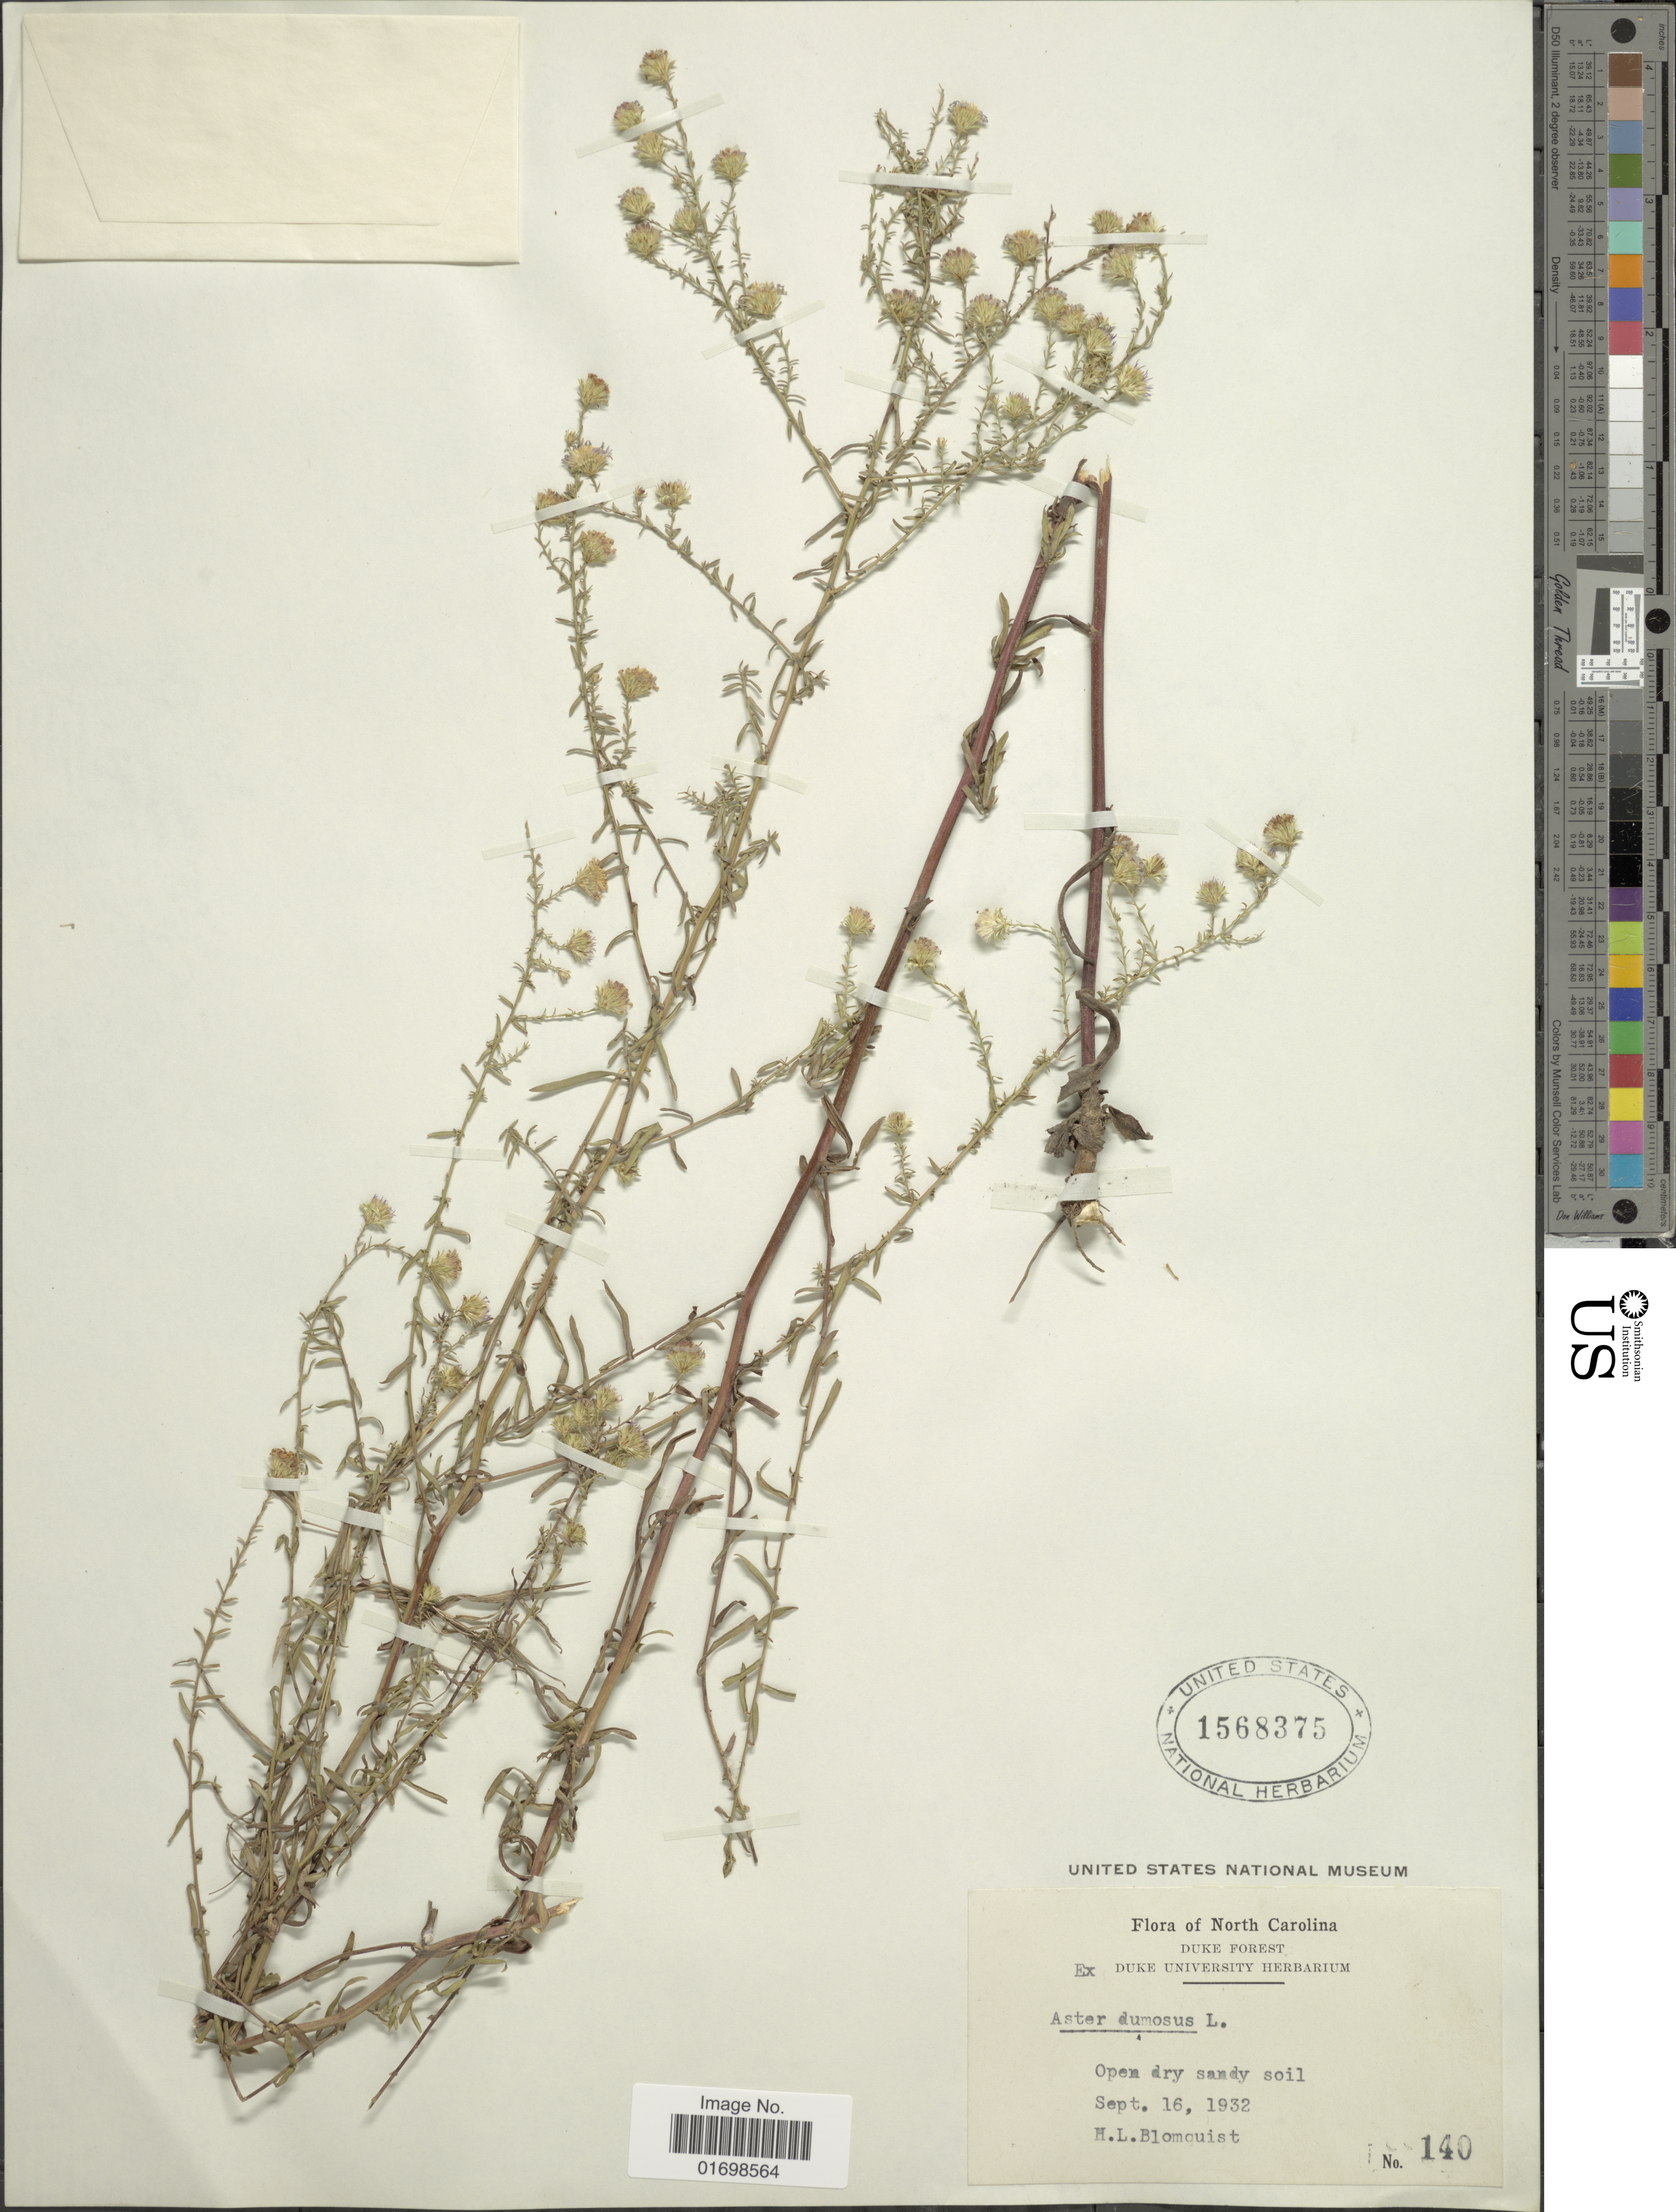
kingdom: Plantae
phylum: Tracheophyta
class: Magnoliopsida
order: Asterales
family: Asteraceae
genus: Symphyotrichum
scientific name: Symphyotrichum dumosum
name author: (L.) G.L. Nesom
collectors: H. Blomquist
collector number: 140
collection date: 1932-09-16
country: United States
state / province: North Carolina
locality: Duke Forest.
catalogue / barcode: US 1568375